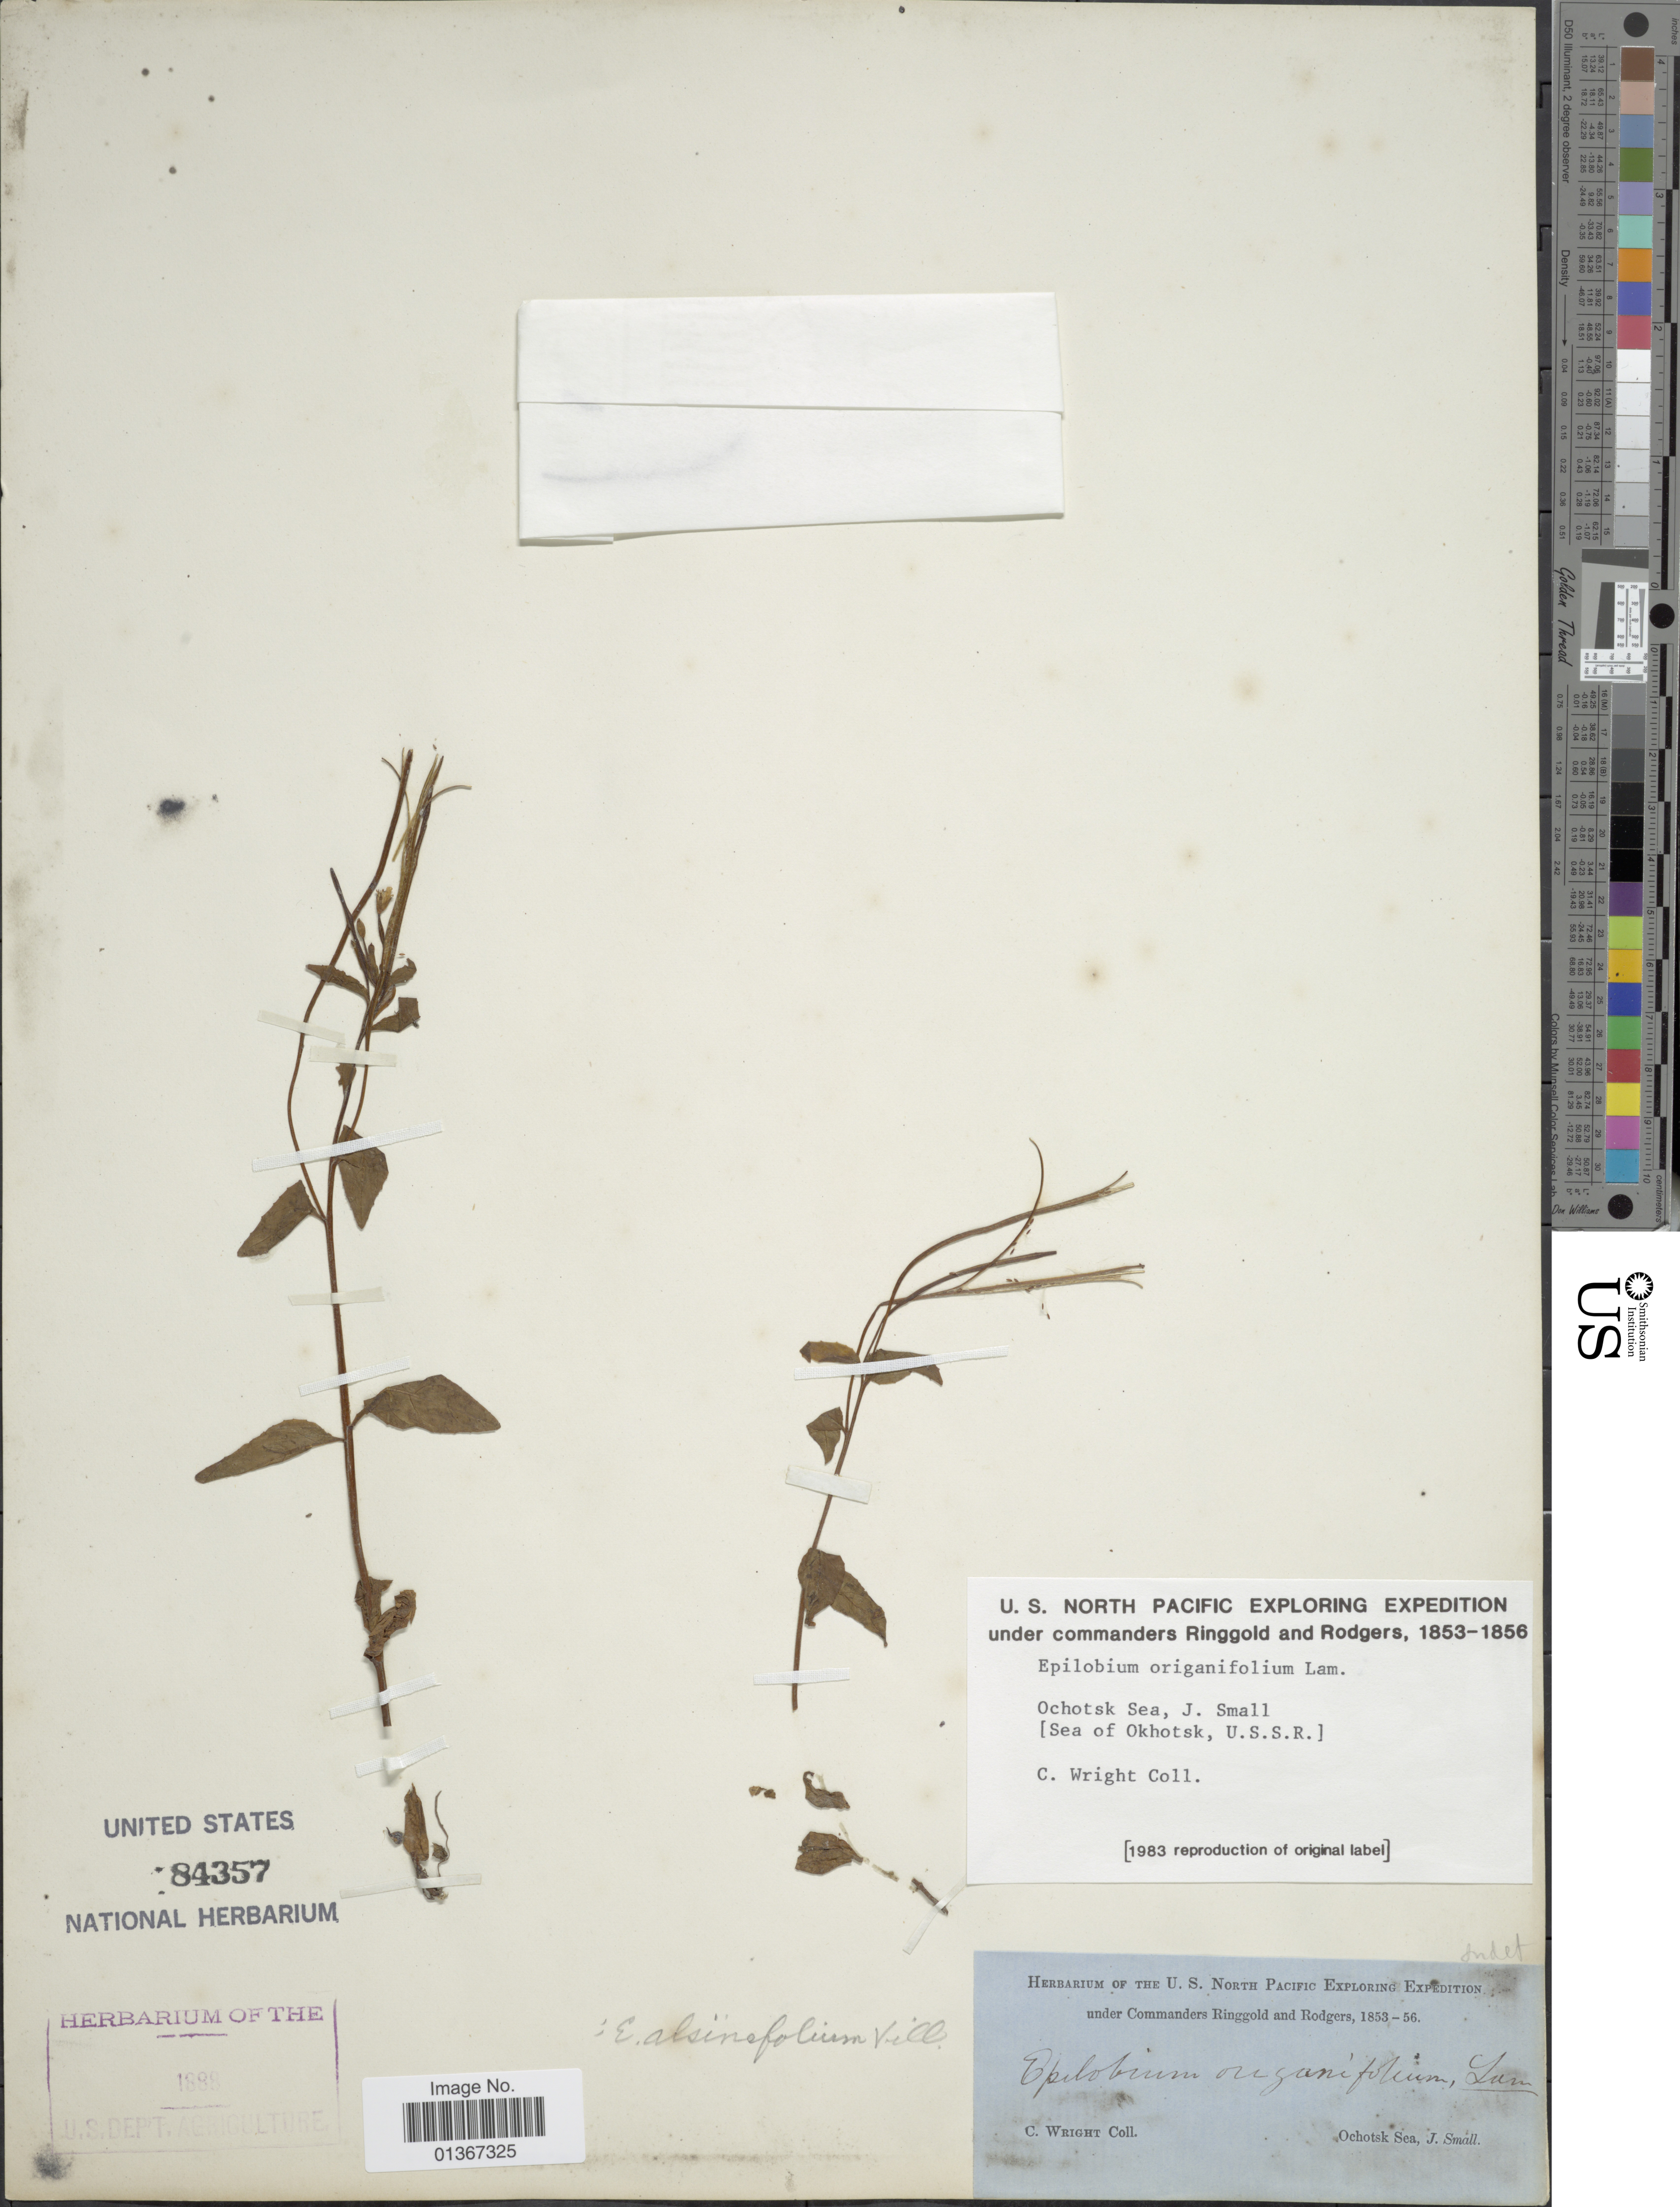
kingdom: Plantae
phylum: Tracheophyta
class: Magnoliopsida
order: Myrtales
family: Onagraceae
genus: Epilobium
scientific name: Epilobium alsinifolium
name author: Vill.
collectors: C. Wright & J. Small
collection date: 1853/1856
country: Russian Federation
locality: Ochotsk Sea, [Sea of Okhotsk, U.S.S.R.].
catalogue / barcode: US 84357